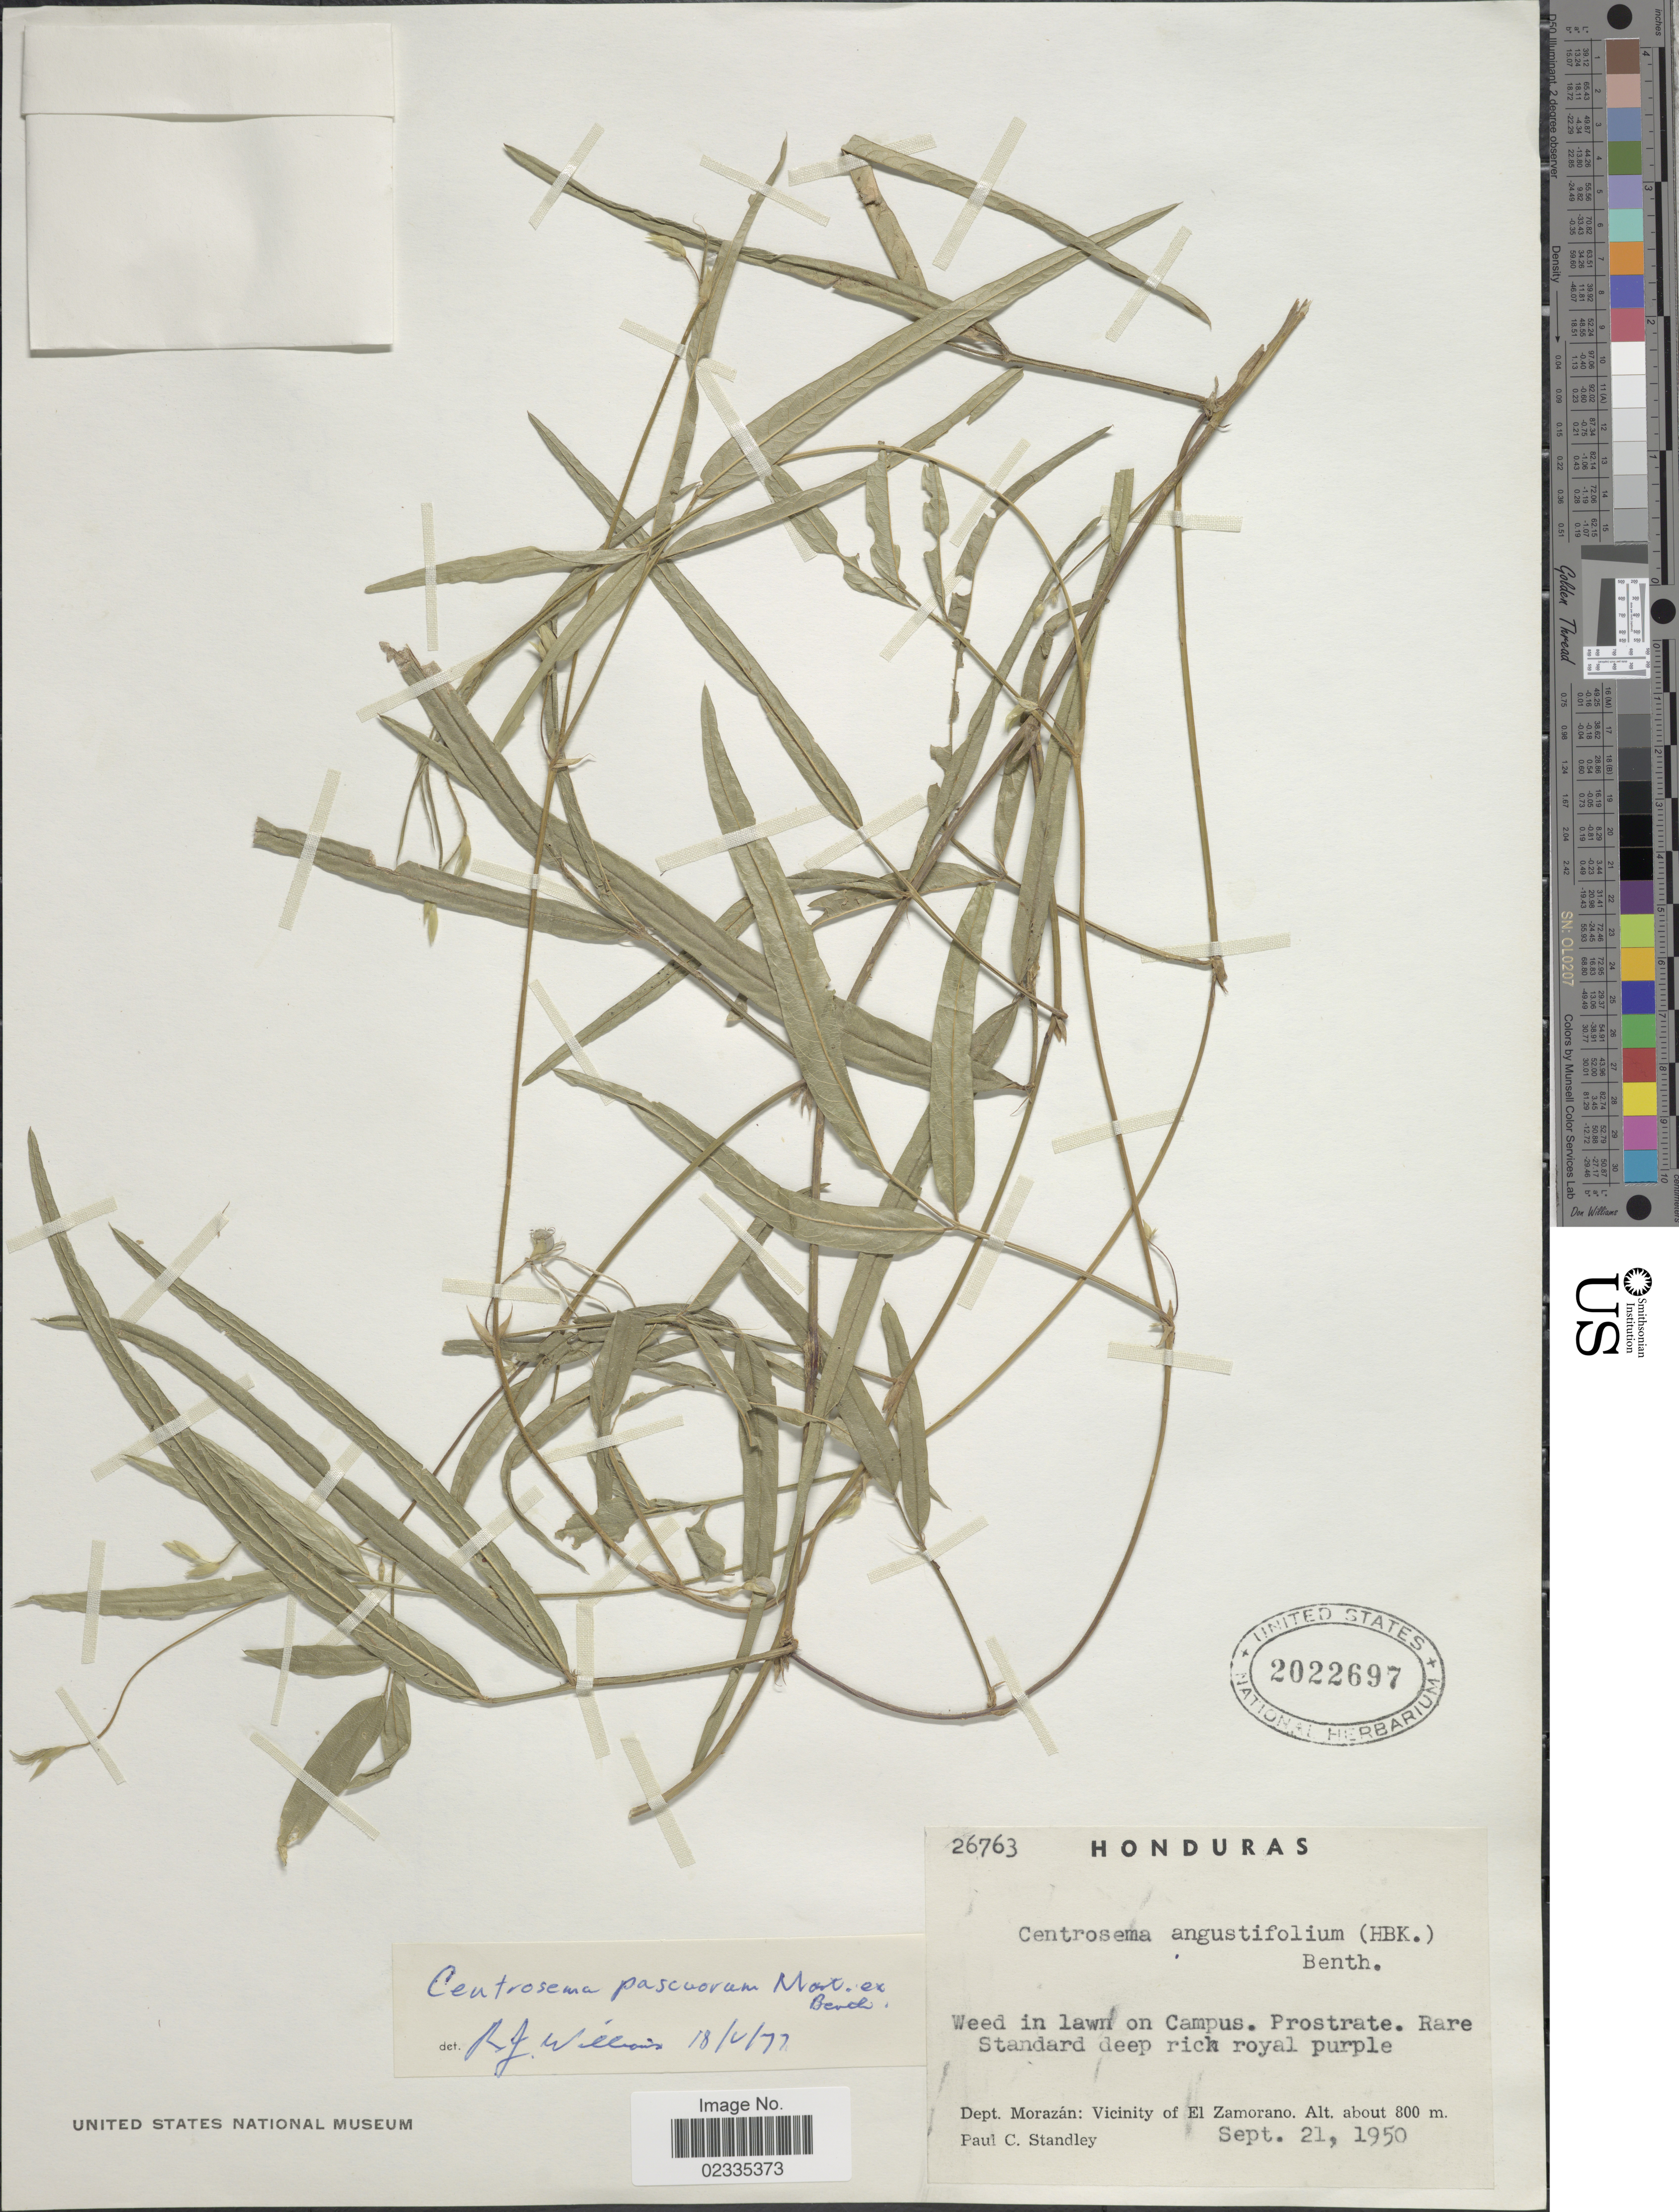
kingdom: Plantae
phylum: Tracheophyta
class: Magnoliopsida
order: Fabales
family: Fabaceae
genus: Centrosema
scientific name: Centrosema pascuorum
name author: Benth.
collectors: P. C. Standley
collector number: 26763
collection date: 1950-09-21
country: Honduras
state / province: Fco. Morazán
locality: Dept. Morazan: Vicinity of El Zamorano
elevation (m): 800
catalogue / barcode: US 2022697